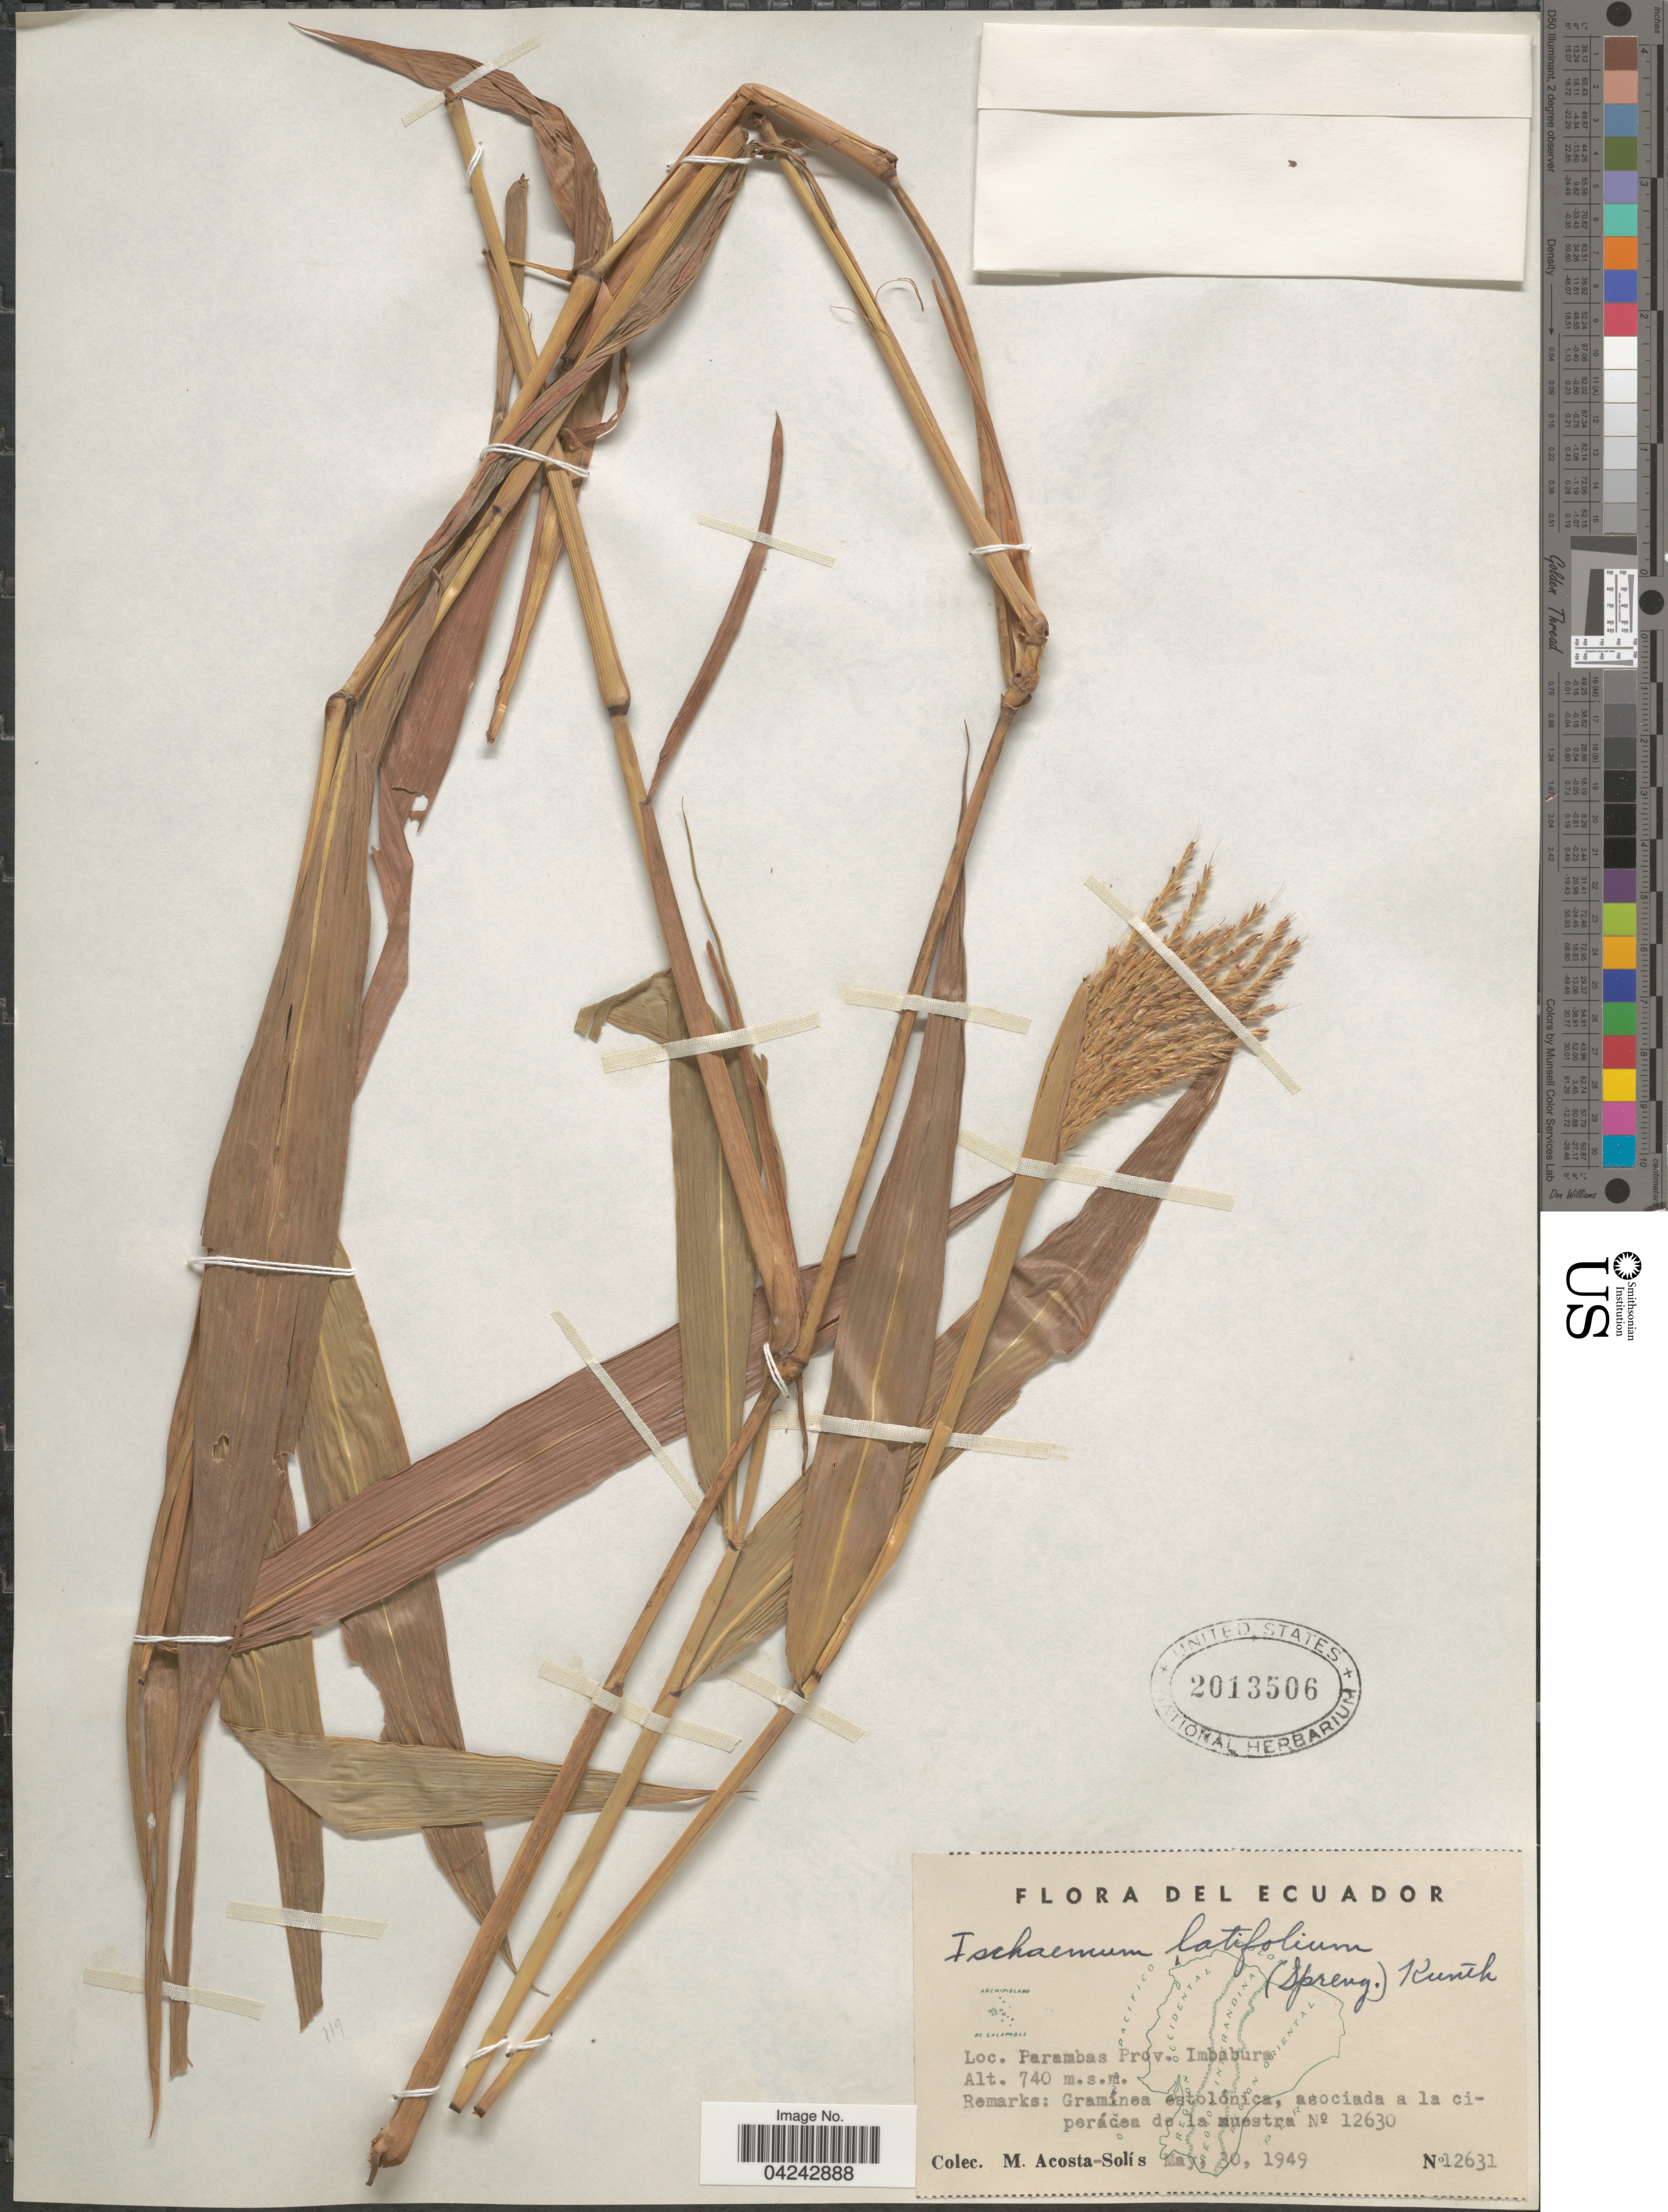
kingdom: Plantae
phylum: Tracheophyta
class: Liliopsida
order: Poales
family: Poaceae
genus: Ischaemum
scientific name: Ischaemum latifolium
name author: (Spreng.) Kunth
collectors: M. Acosta Solis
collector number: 12631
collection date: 1949-05-30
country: Ecuador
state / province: Imbabura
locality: Parambas.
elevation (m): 740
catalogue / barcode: US 2013506